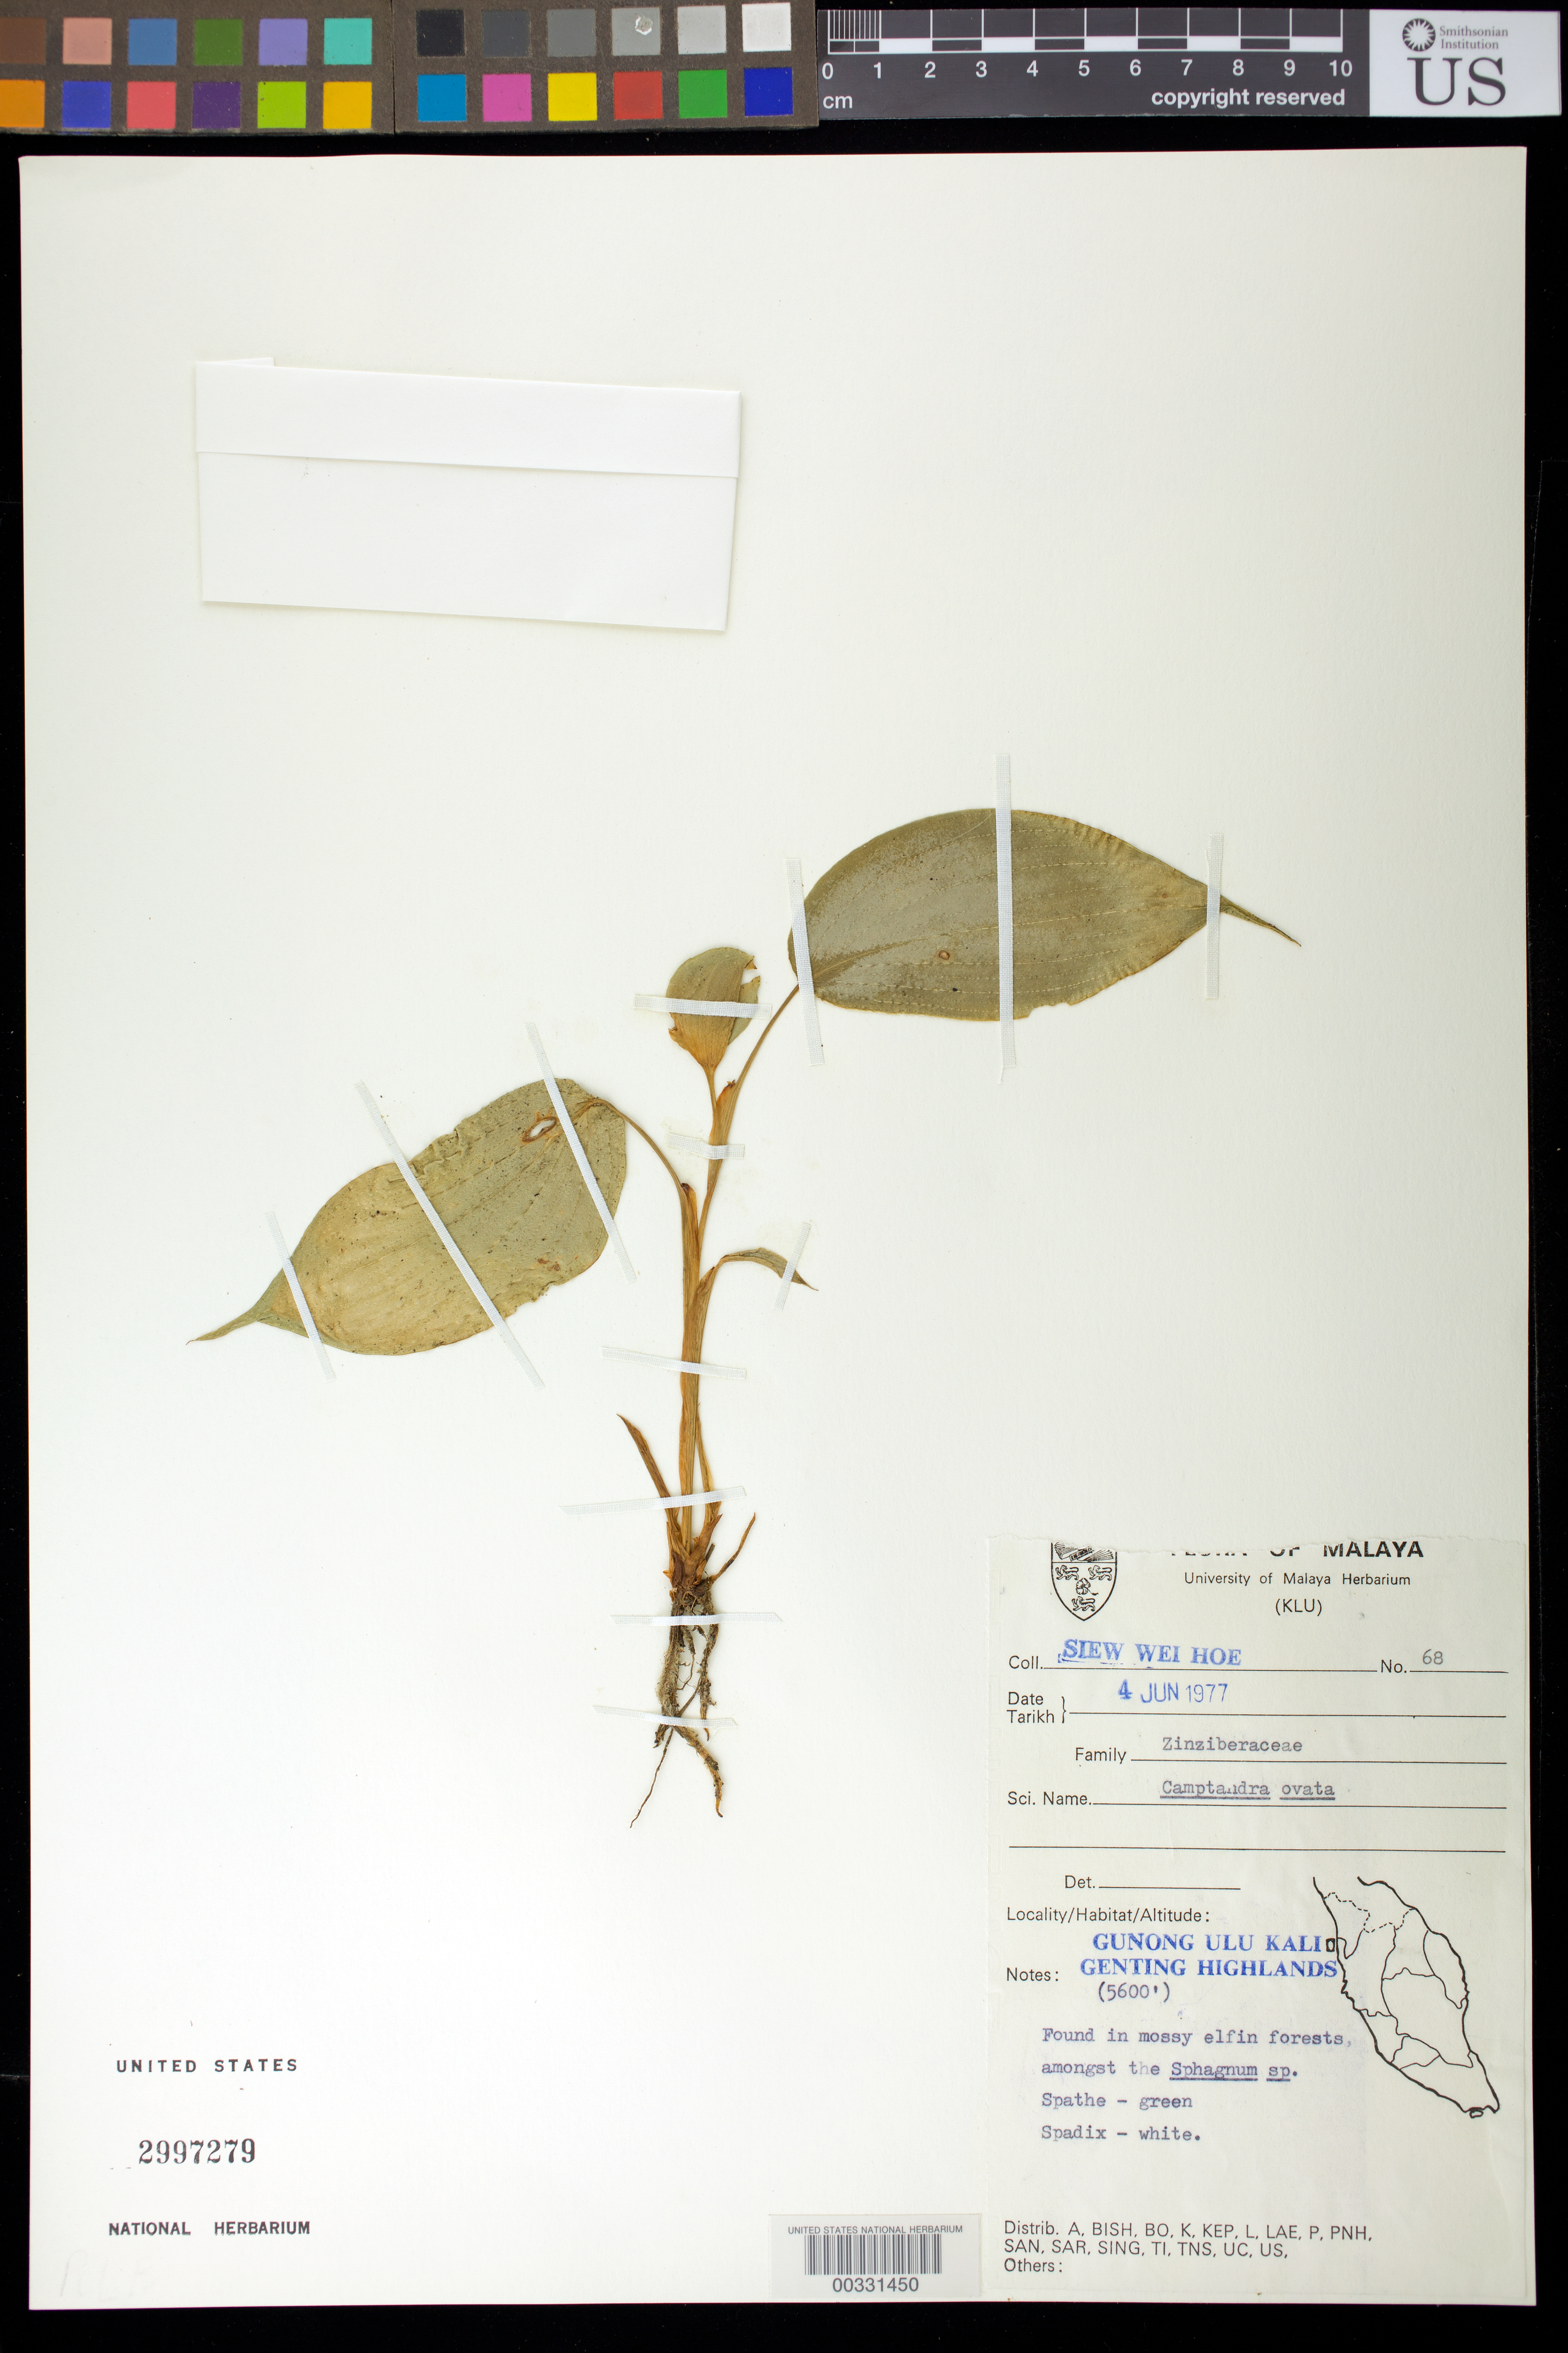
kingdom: Plantae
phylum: Tracheophyta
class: Liliopsida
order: Zingiberales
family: Zingiberaceae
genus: Camptandra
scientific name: Camptandra ovata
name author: Ridl.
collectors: S. Hoe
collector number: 68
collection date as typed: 04 Jun 1977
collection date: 1977-06-04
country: Malaysia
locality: Gunong ulu kali, genting highlands [Malay Peninsula]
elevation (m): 1707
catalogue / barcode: US 2997279